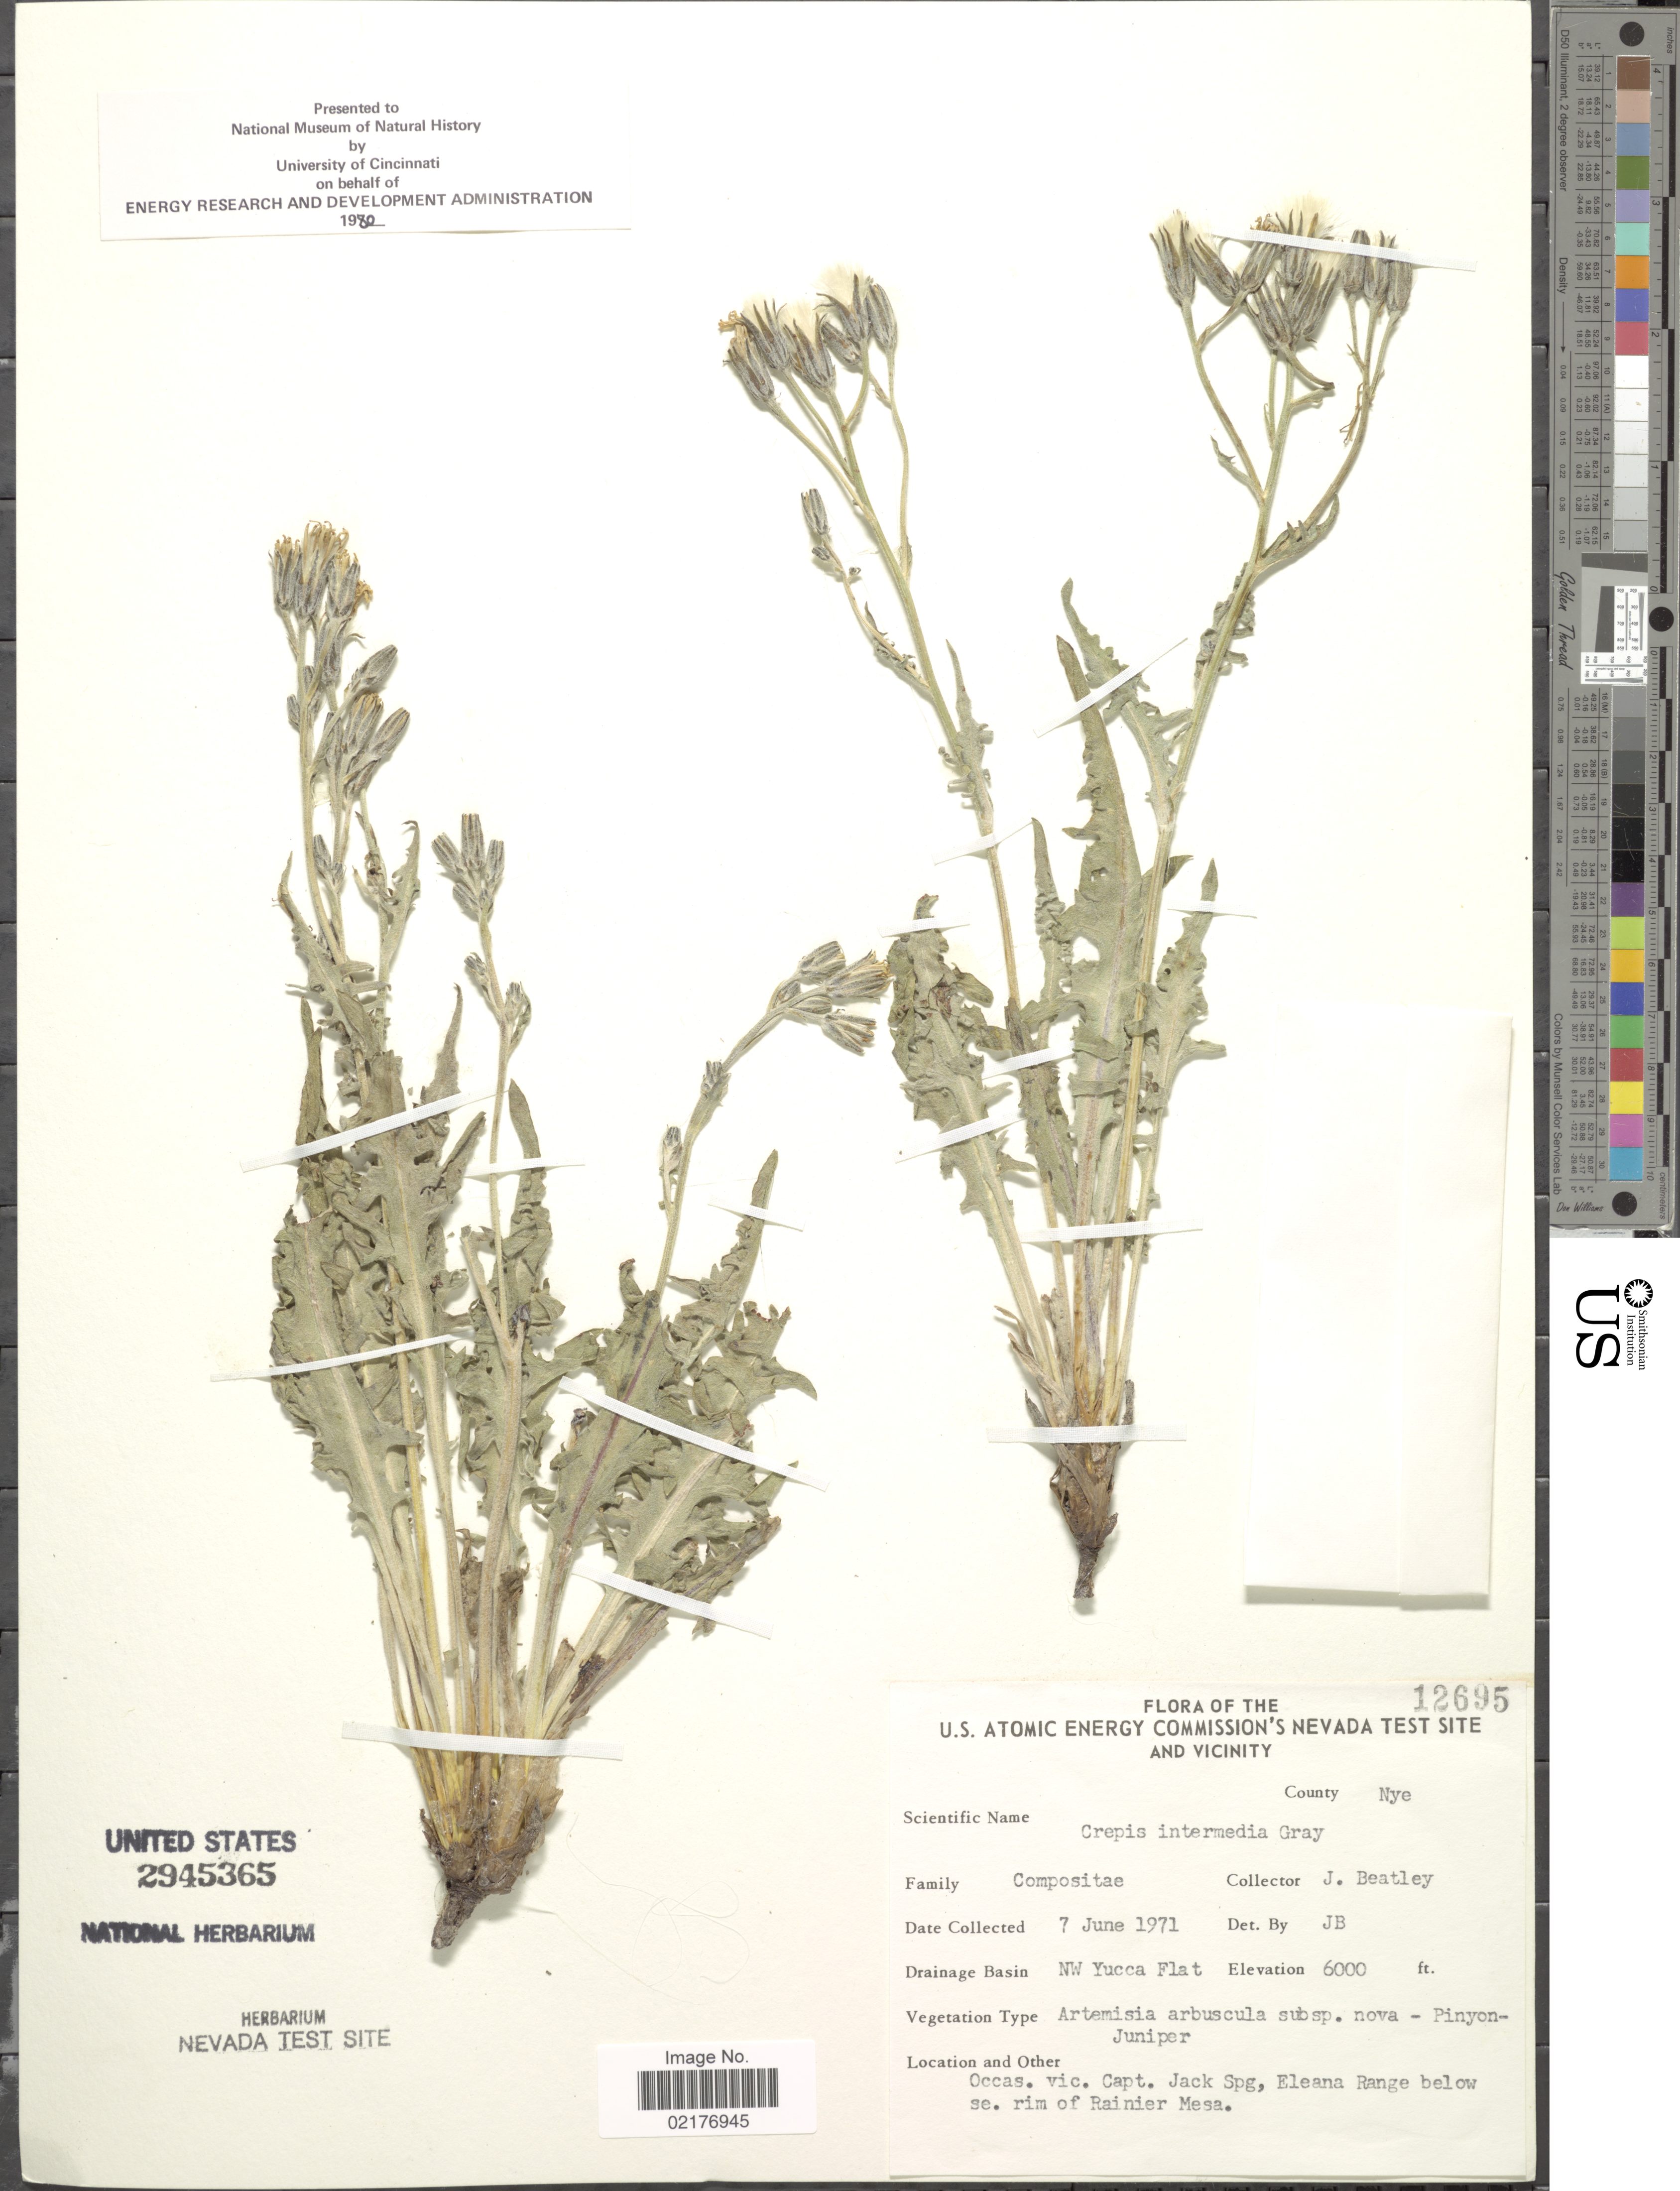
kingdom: Plantae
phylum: Tracheophyta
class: Magnoliopsida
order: Asterales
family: Asteraceae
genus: Crepis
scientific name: Crepis intermedia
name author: A. Gray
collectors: J. C. Beatley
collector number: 12695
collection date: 1971-06-07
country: United States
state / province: Nevada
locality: U.S. Atomic Energy Commission's Nevada Test Site and Vicinity, County Nye, Drainage Basin NW Yucca Flat, Occas. vic. Capt, Jack Spg, Eleana Range below se. rim of Rainier Mesa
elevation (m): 1829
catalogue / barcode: US 2945365